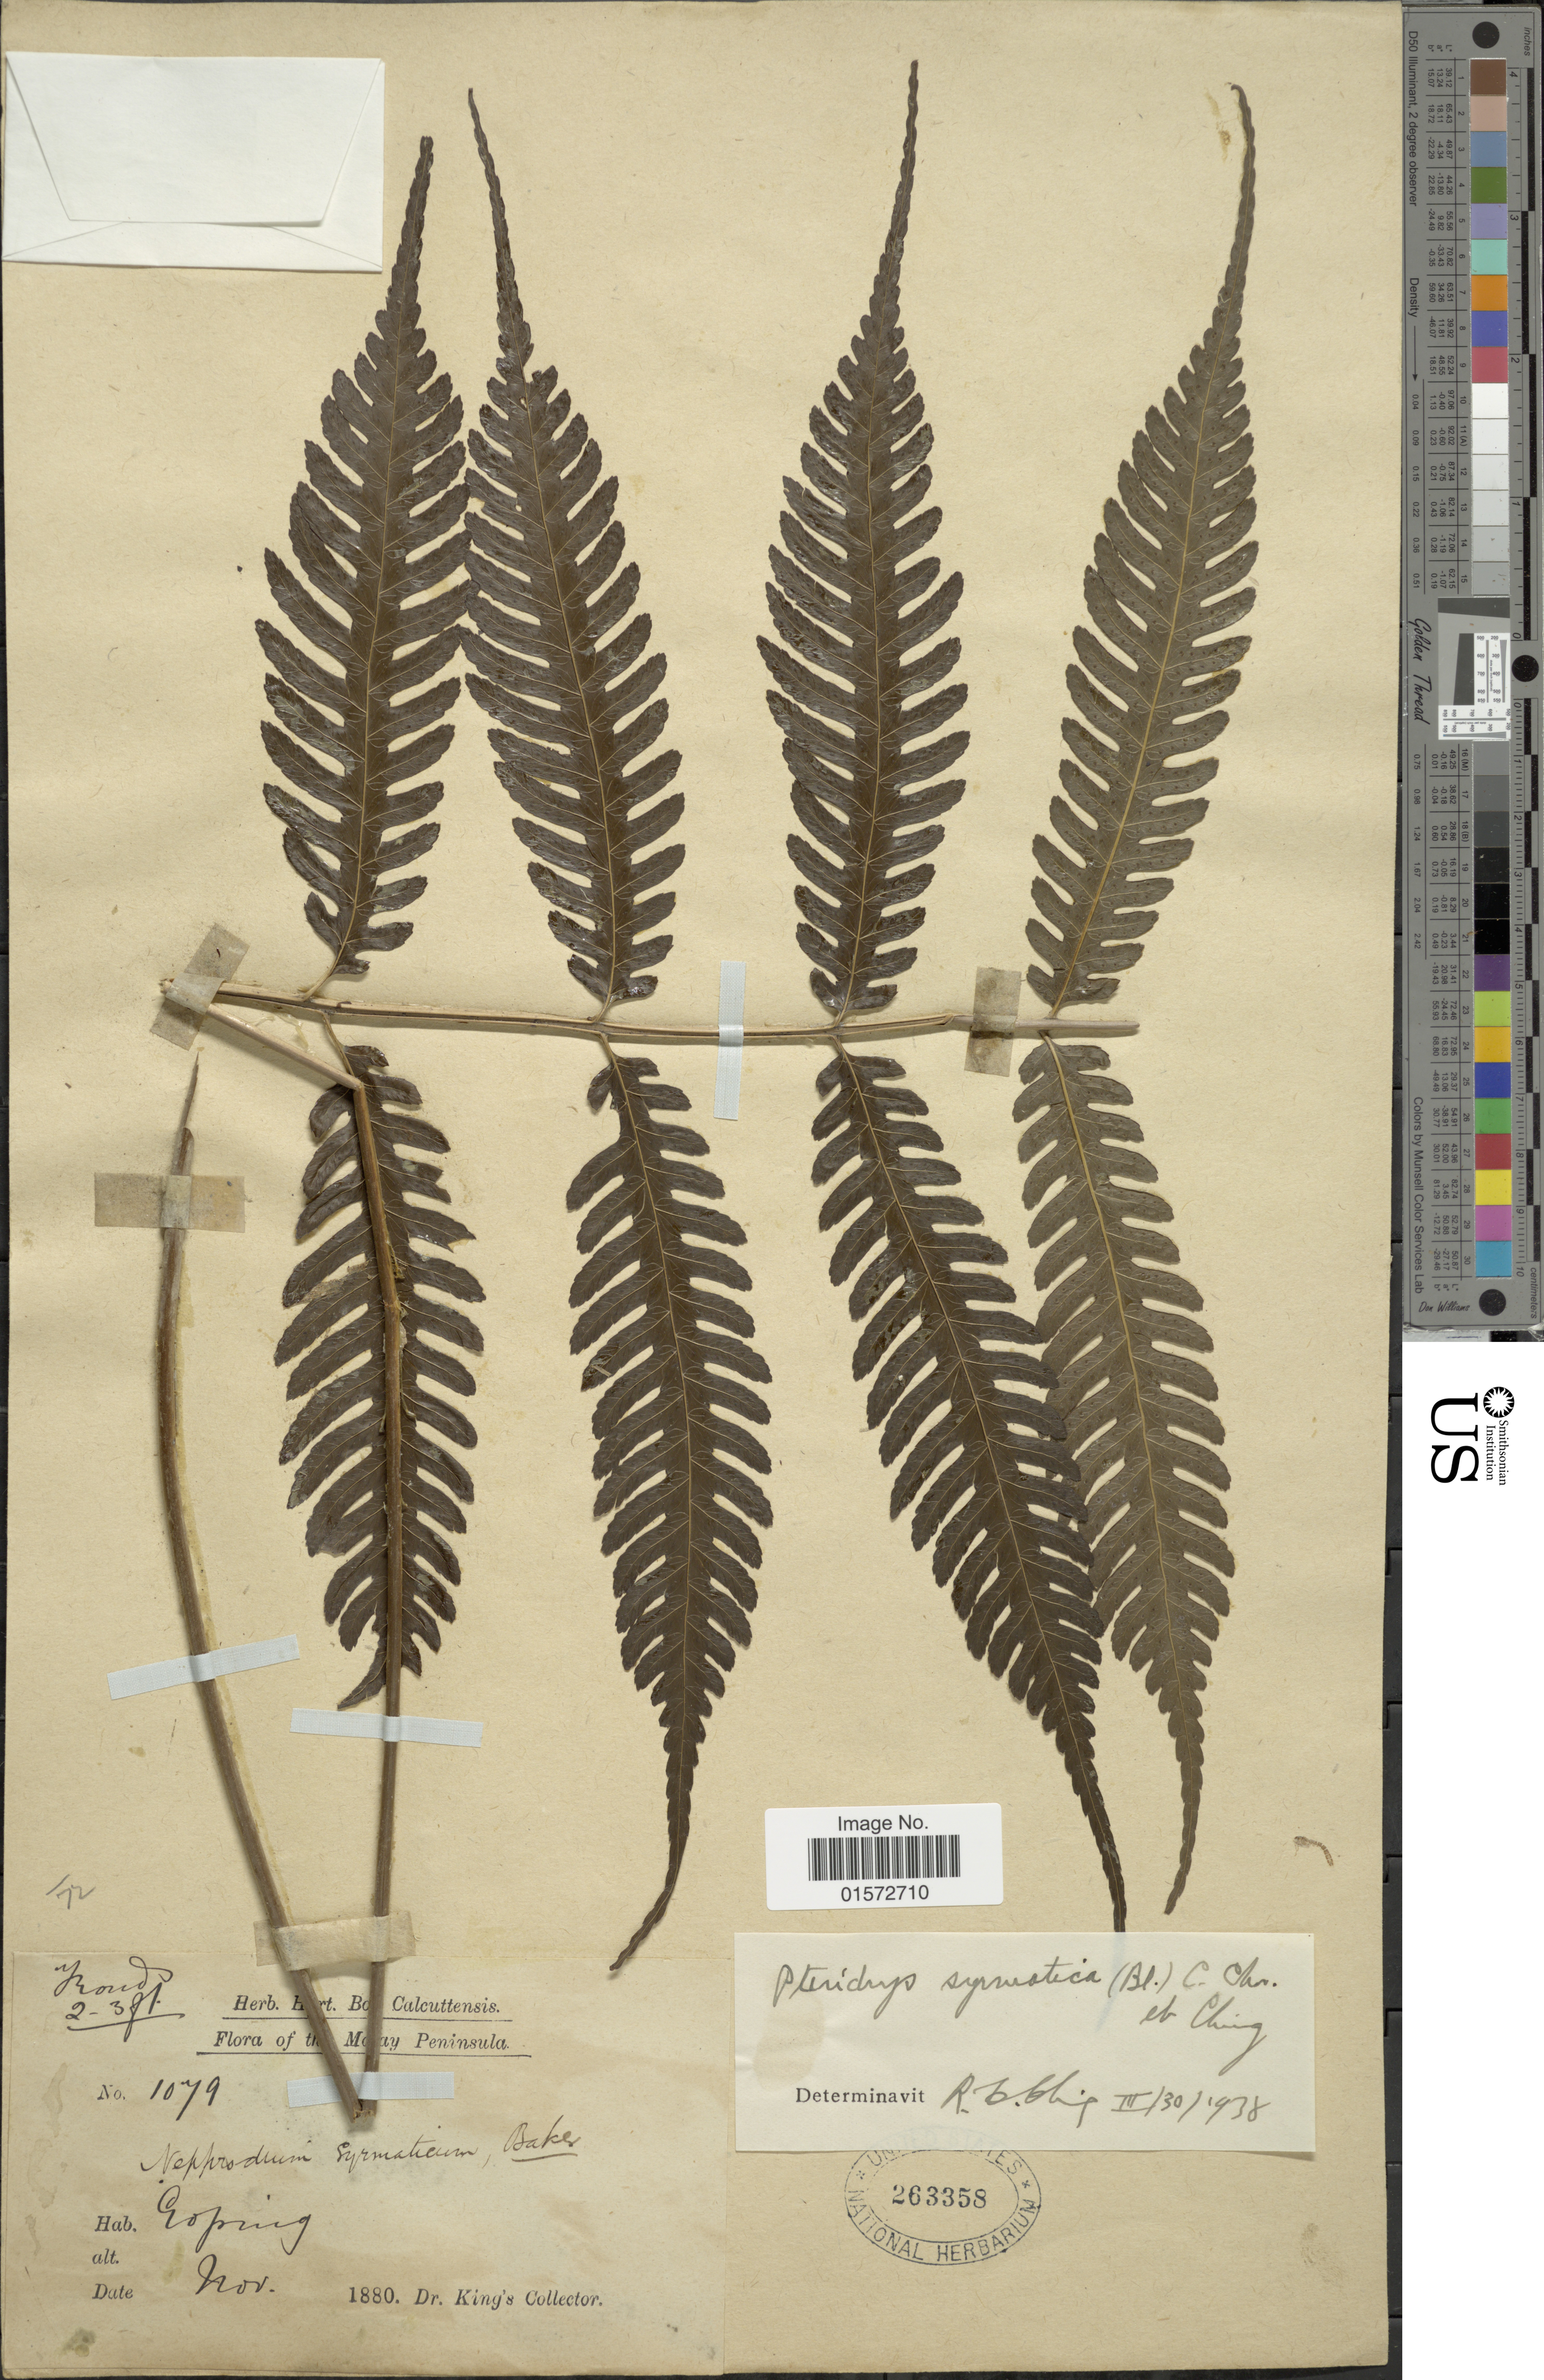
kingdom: Plantae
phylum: Tracheophyta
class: Polypodiopsida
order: Polypodiales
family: Tectariaceae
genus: Pteridrys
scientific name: Pteridrys syrmatica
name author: (Willd.) C. Chr. & Ching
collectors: Dr. King's collector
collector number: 1079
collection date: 1880-11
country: Malaysia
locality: Malay Peninsula. Goping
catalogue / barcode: US 263358